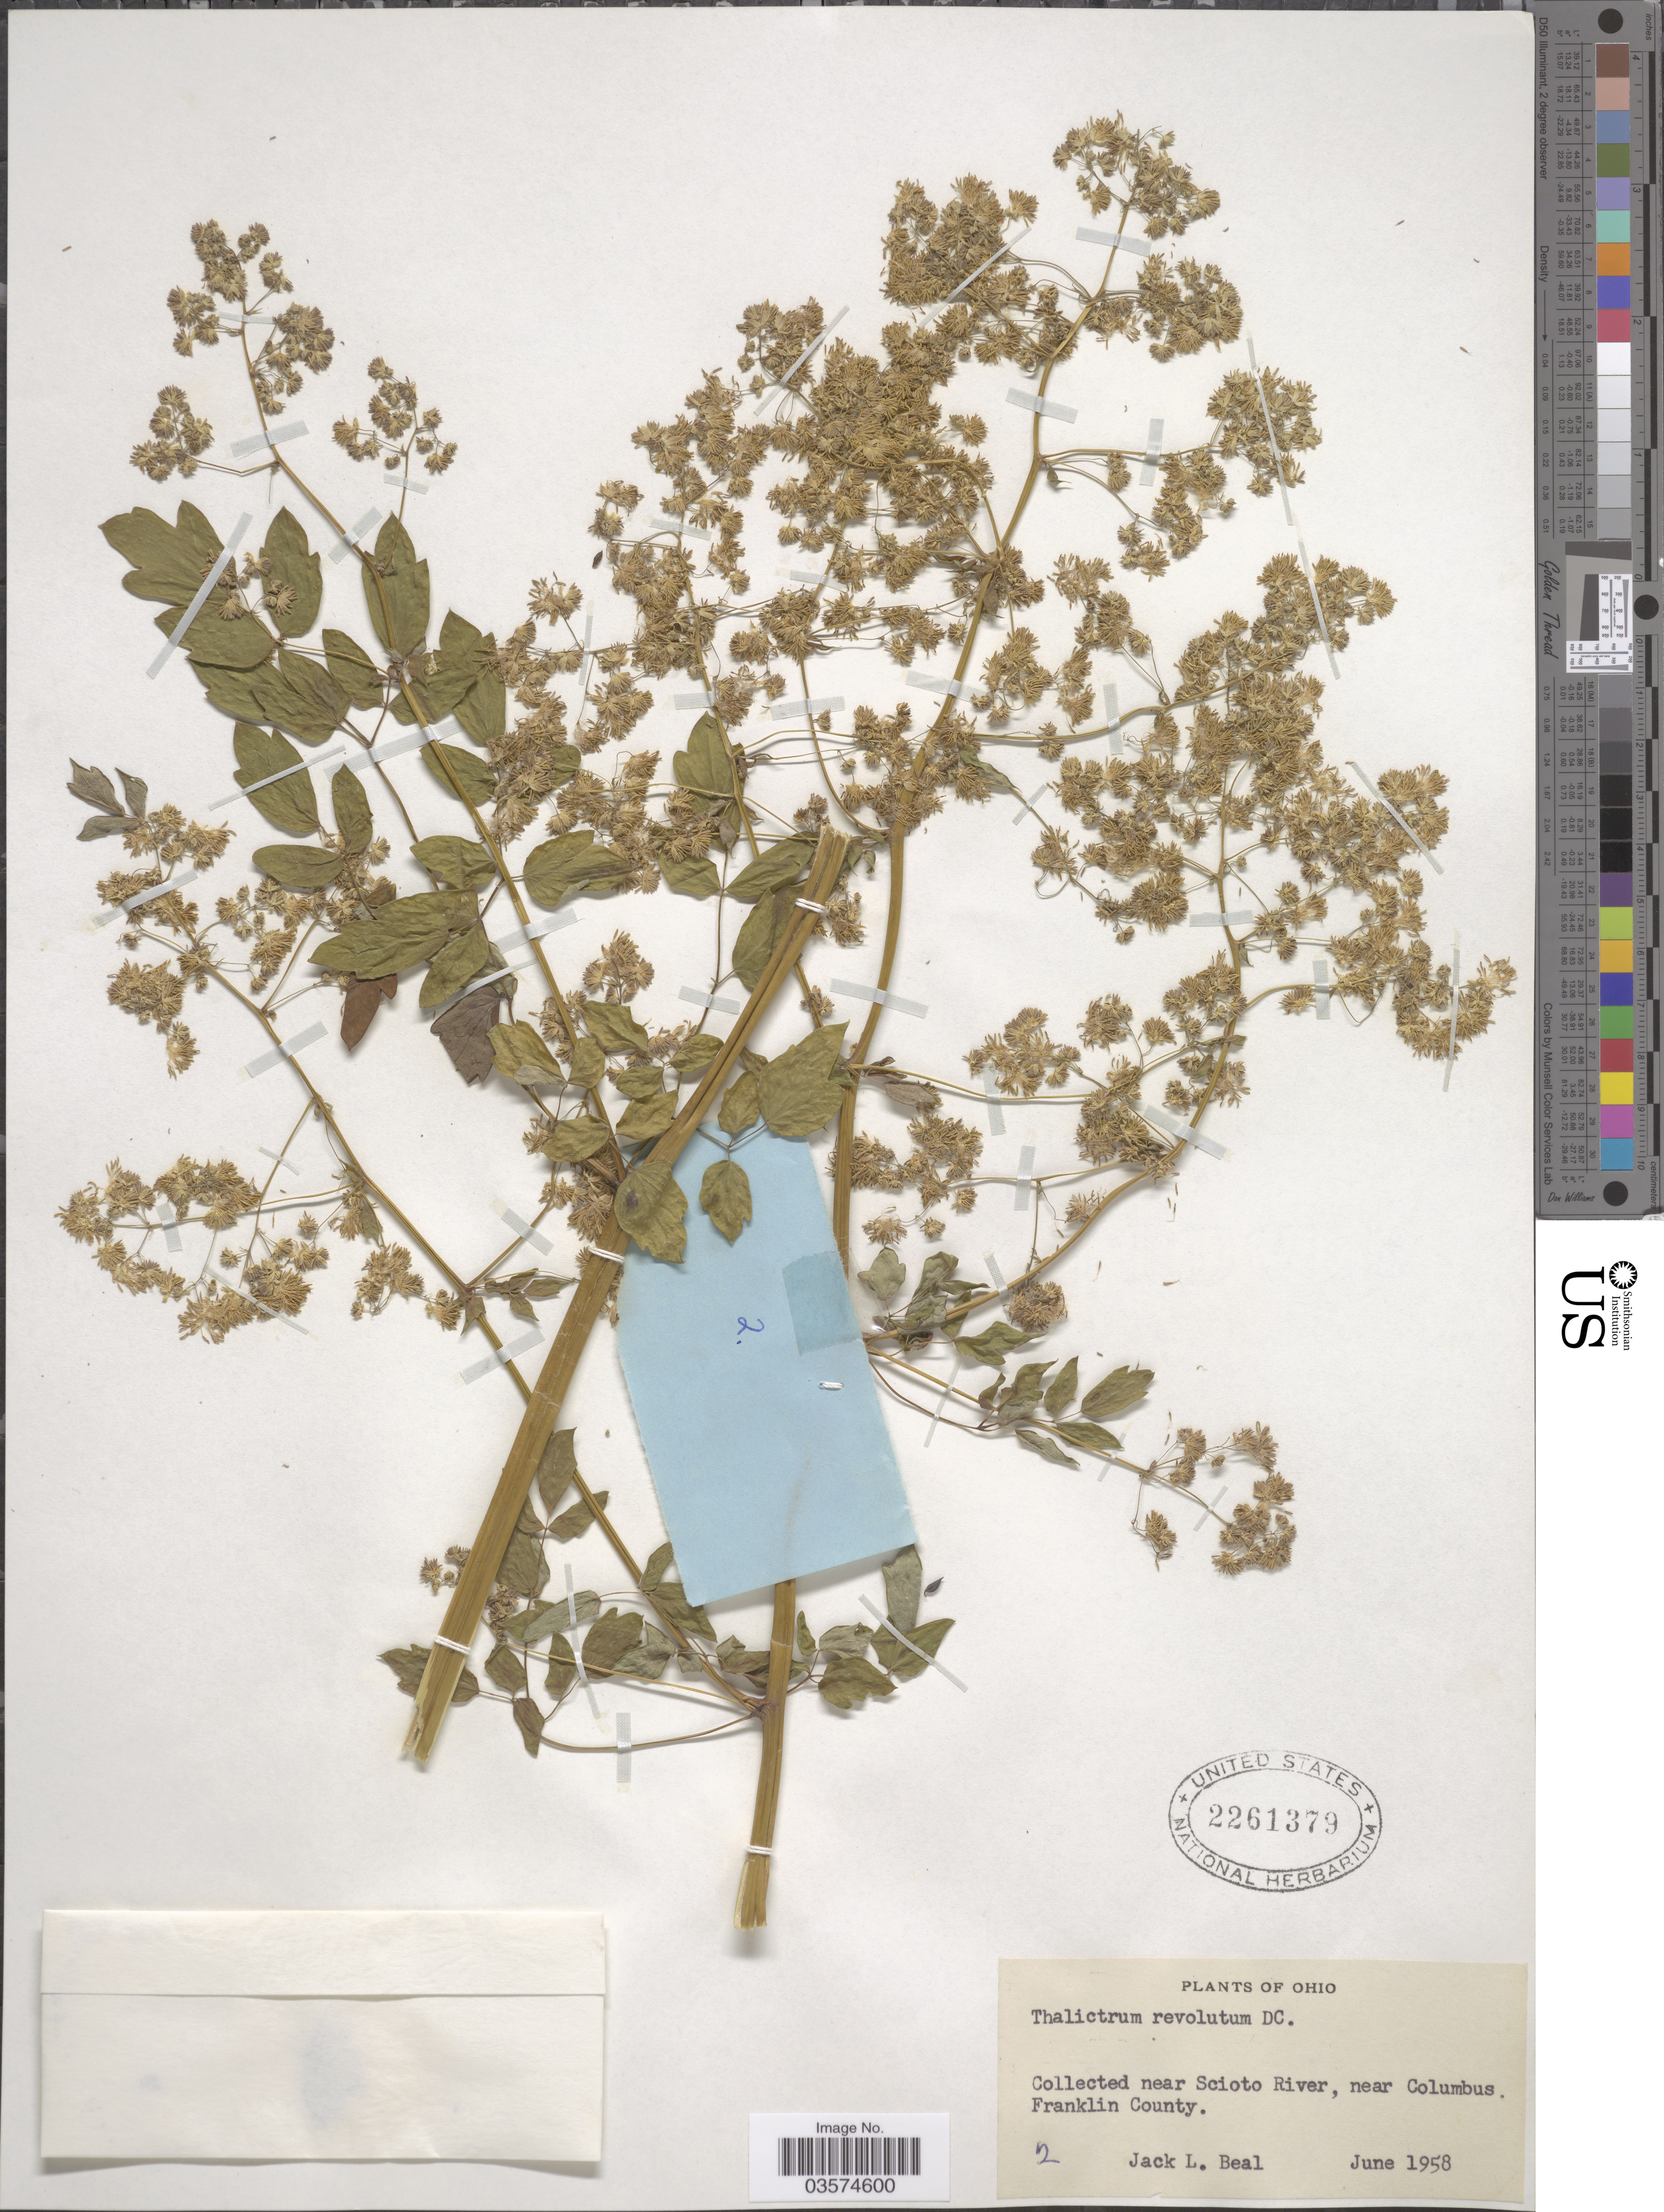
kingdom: Plantae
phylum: Tracheophyta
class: Magnoliopsida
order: Ranunculales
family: Ranunculaceae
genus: Thalictrum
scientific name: Thalictrum amphibolum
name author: Greene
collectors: J. Beal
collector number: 2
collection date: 1958-06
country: United States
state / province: Ohio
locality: Near Scioto River, near Columbus, Franklin County.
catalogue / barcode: US 2261379